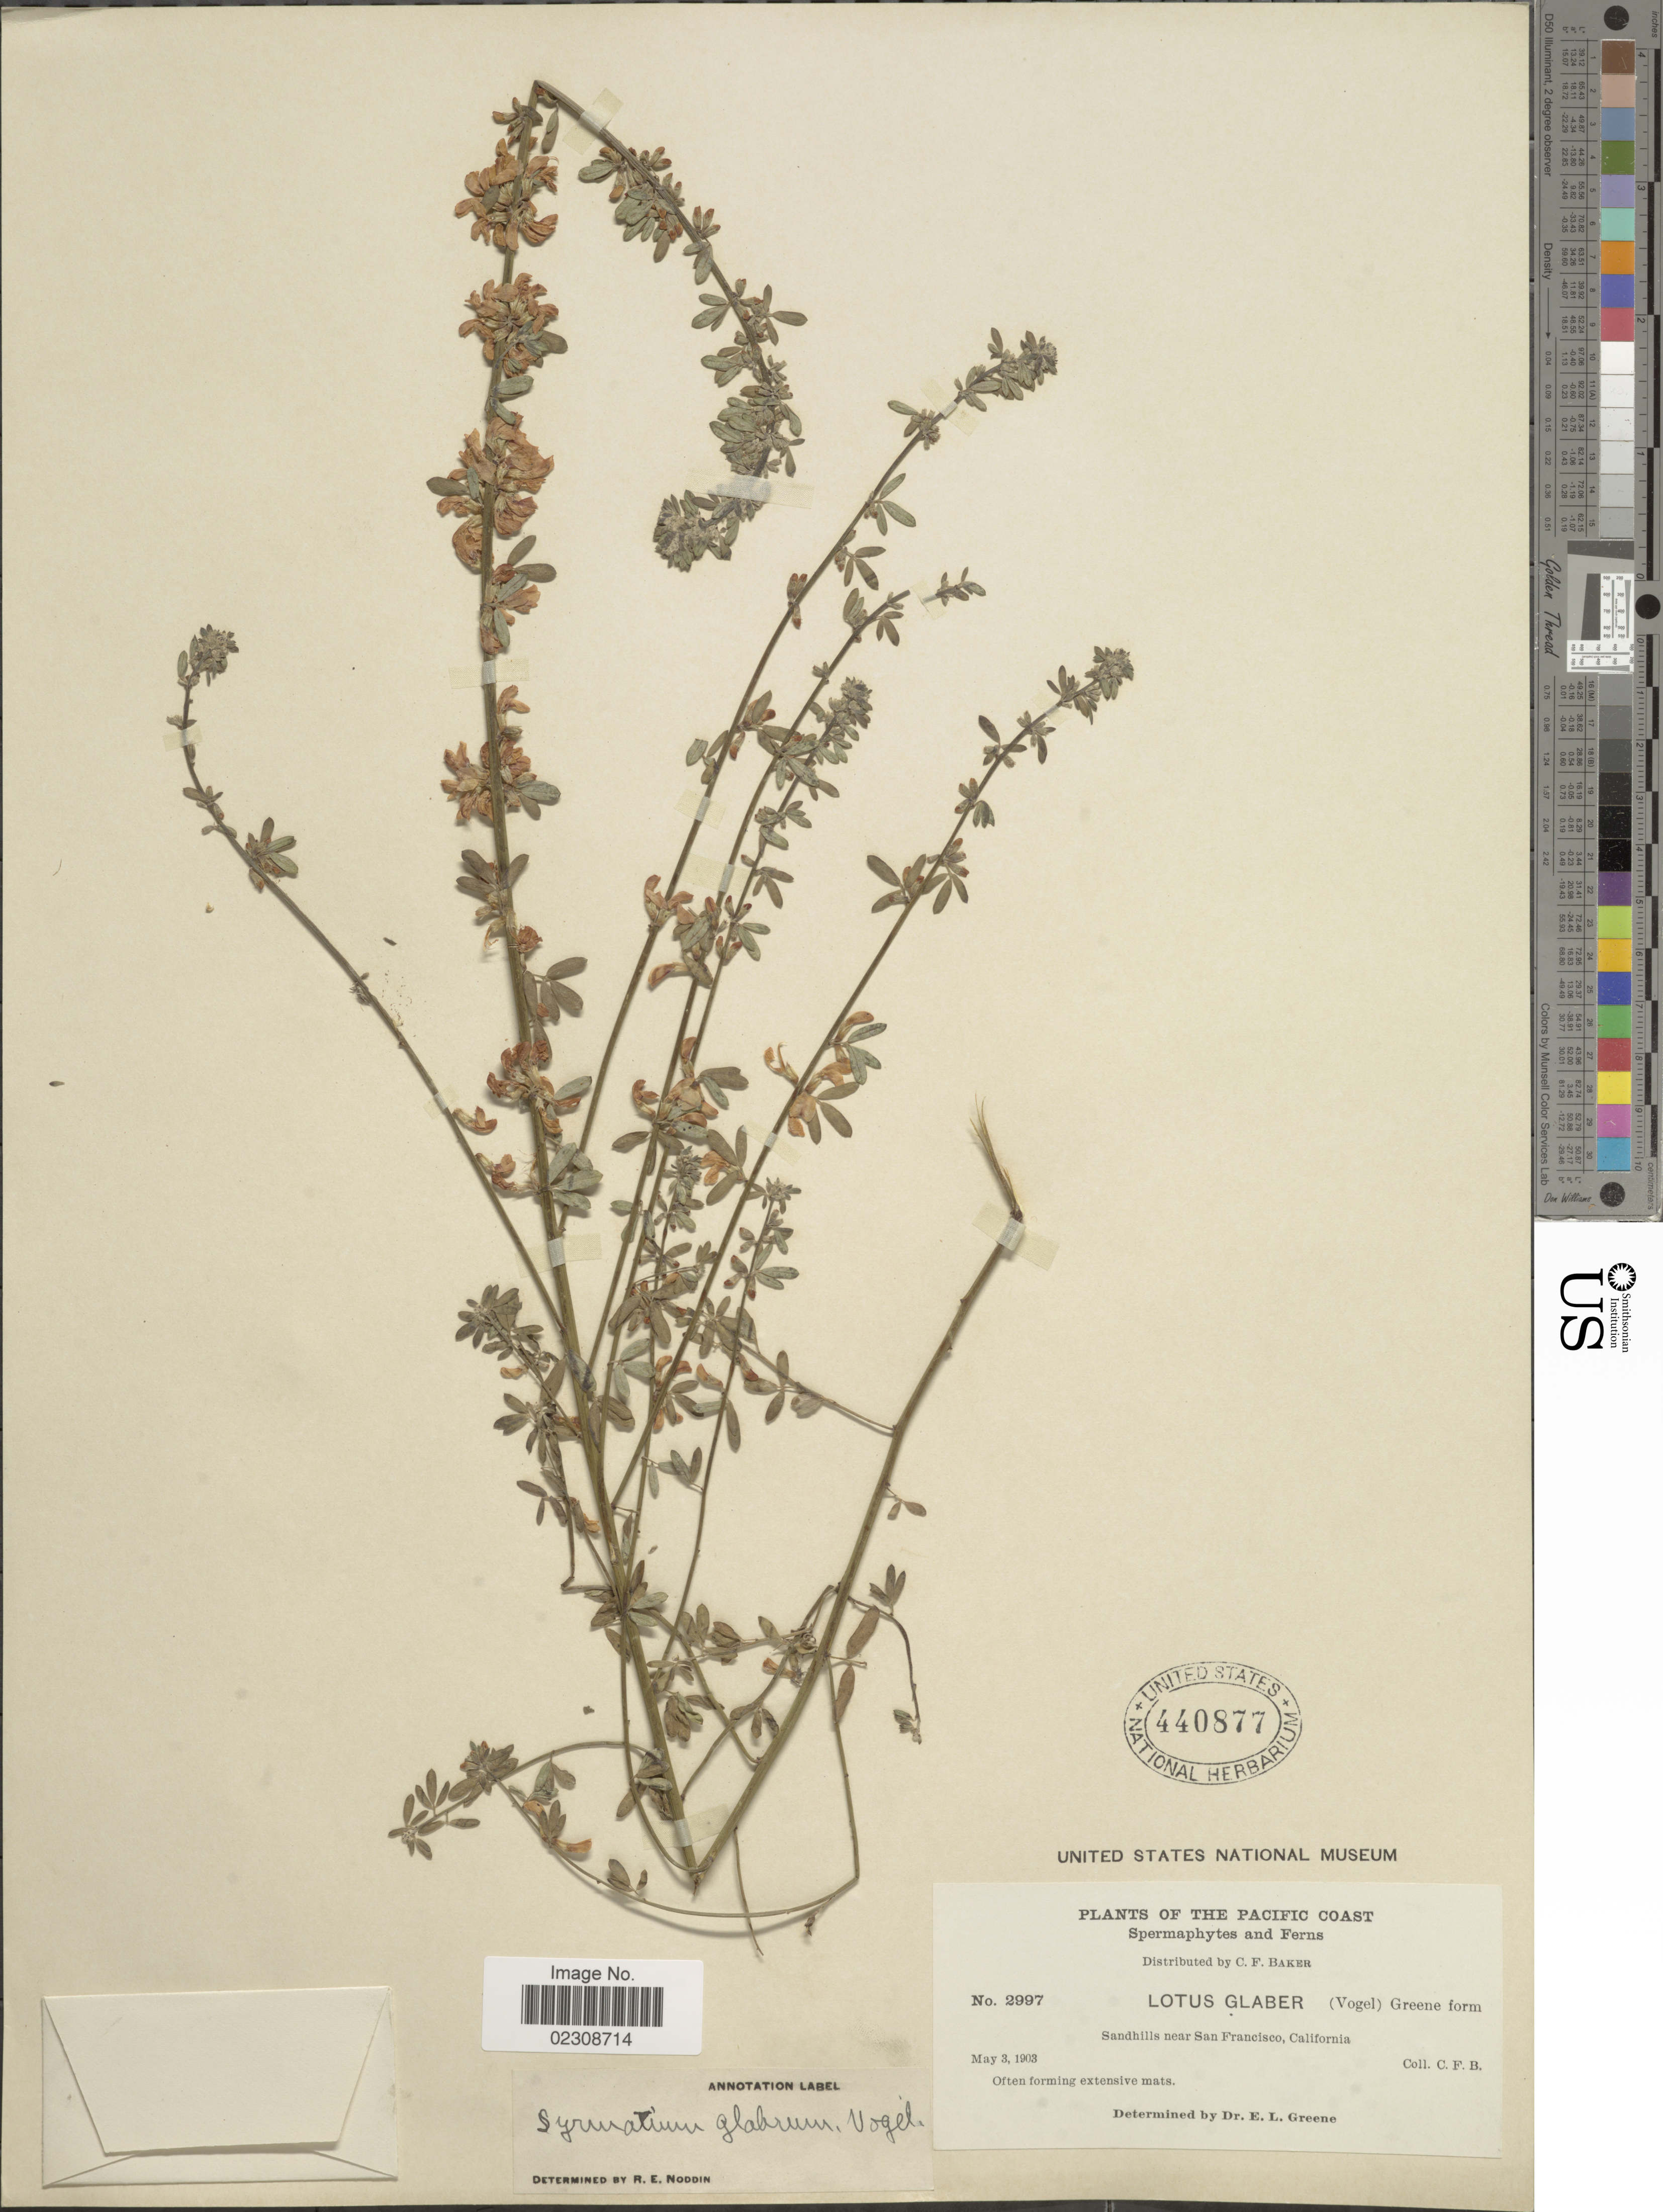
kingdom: Plantae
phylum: Tracheophyta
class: Magnoliopsida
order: Fabales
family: Fabaceae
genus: Syrmatium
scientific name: Syrmatium glabrum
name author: Vogel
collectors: C. F. Baker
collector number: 2997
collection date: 1903-05-03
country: United States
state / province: California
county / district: San Francisco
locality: The Pacific Coast. Sandhills near San Francisco,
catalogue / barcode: US 440877